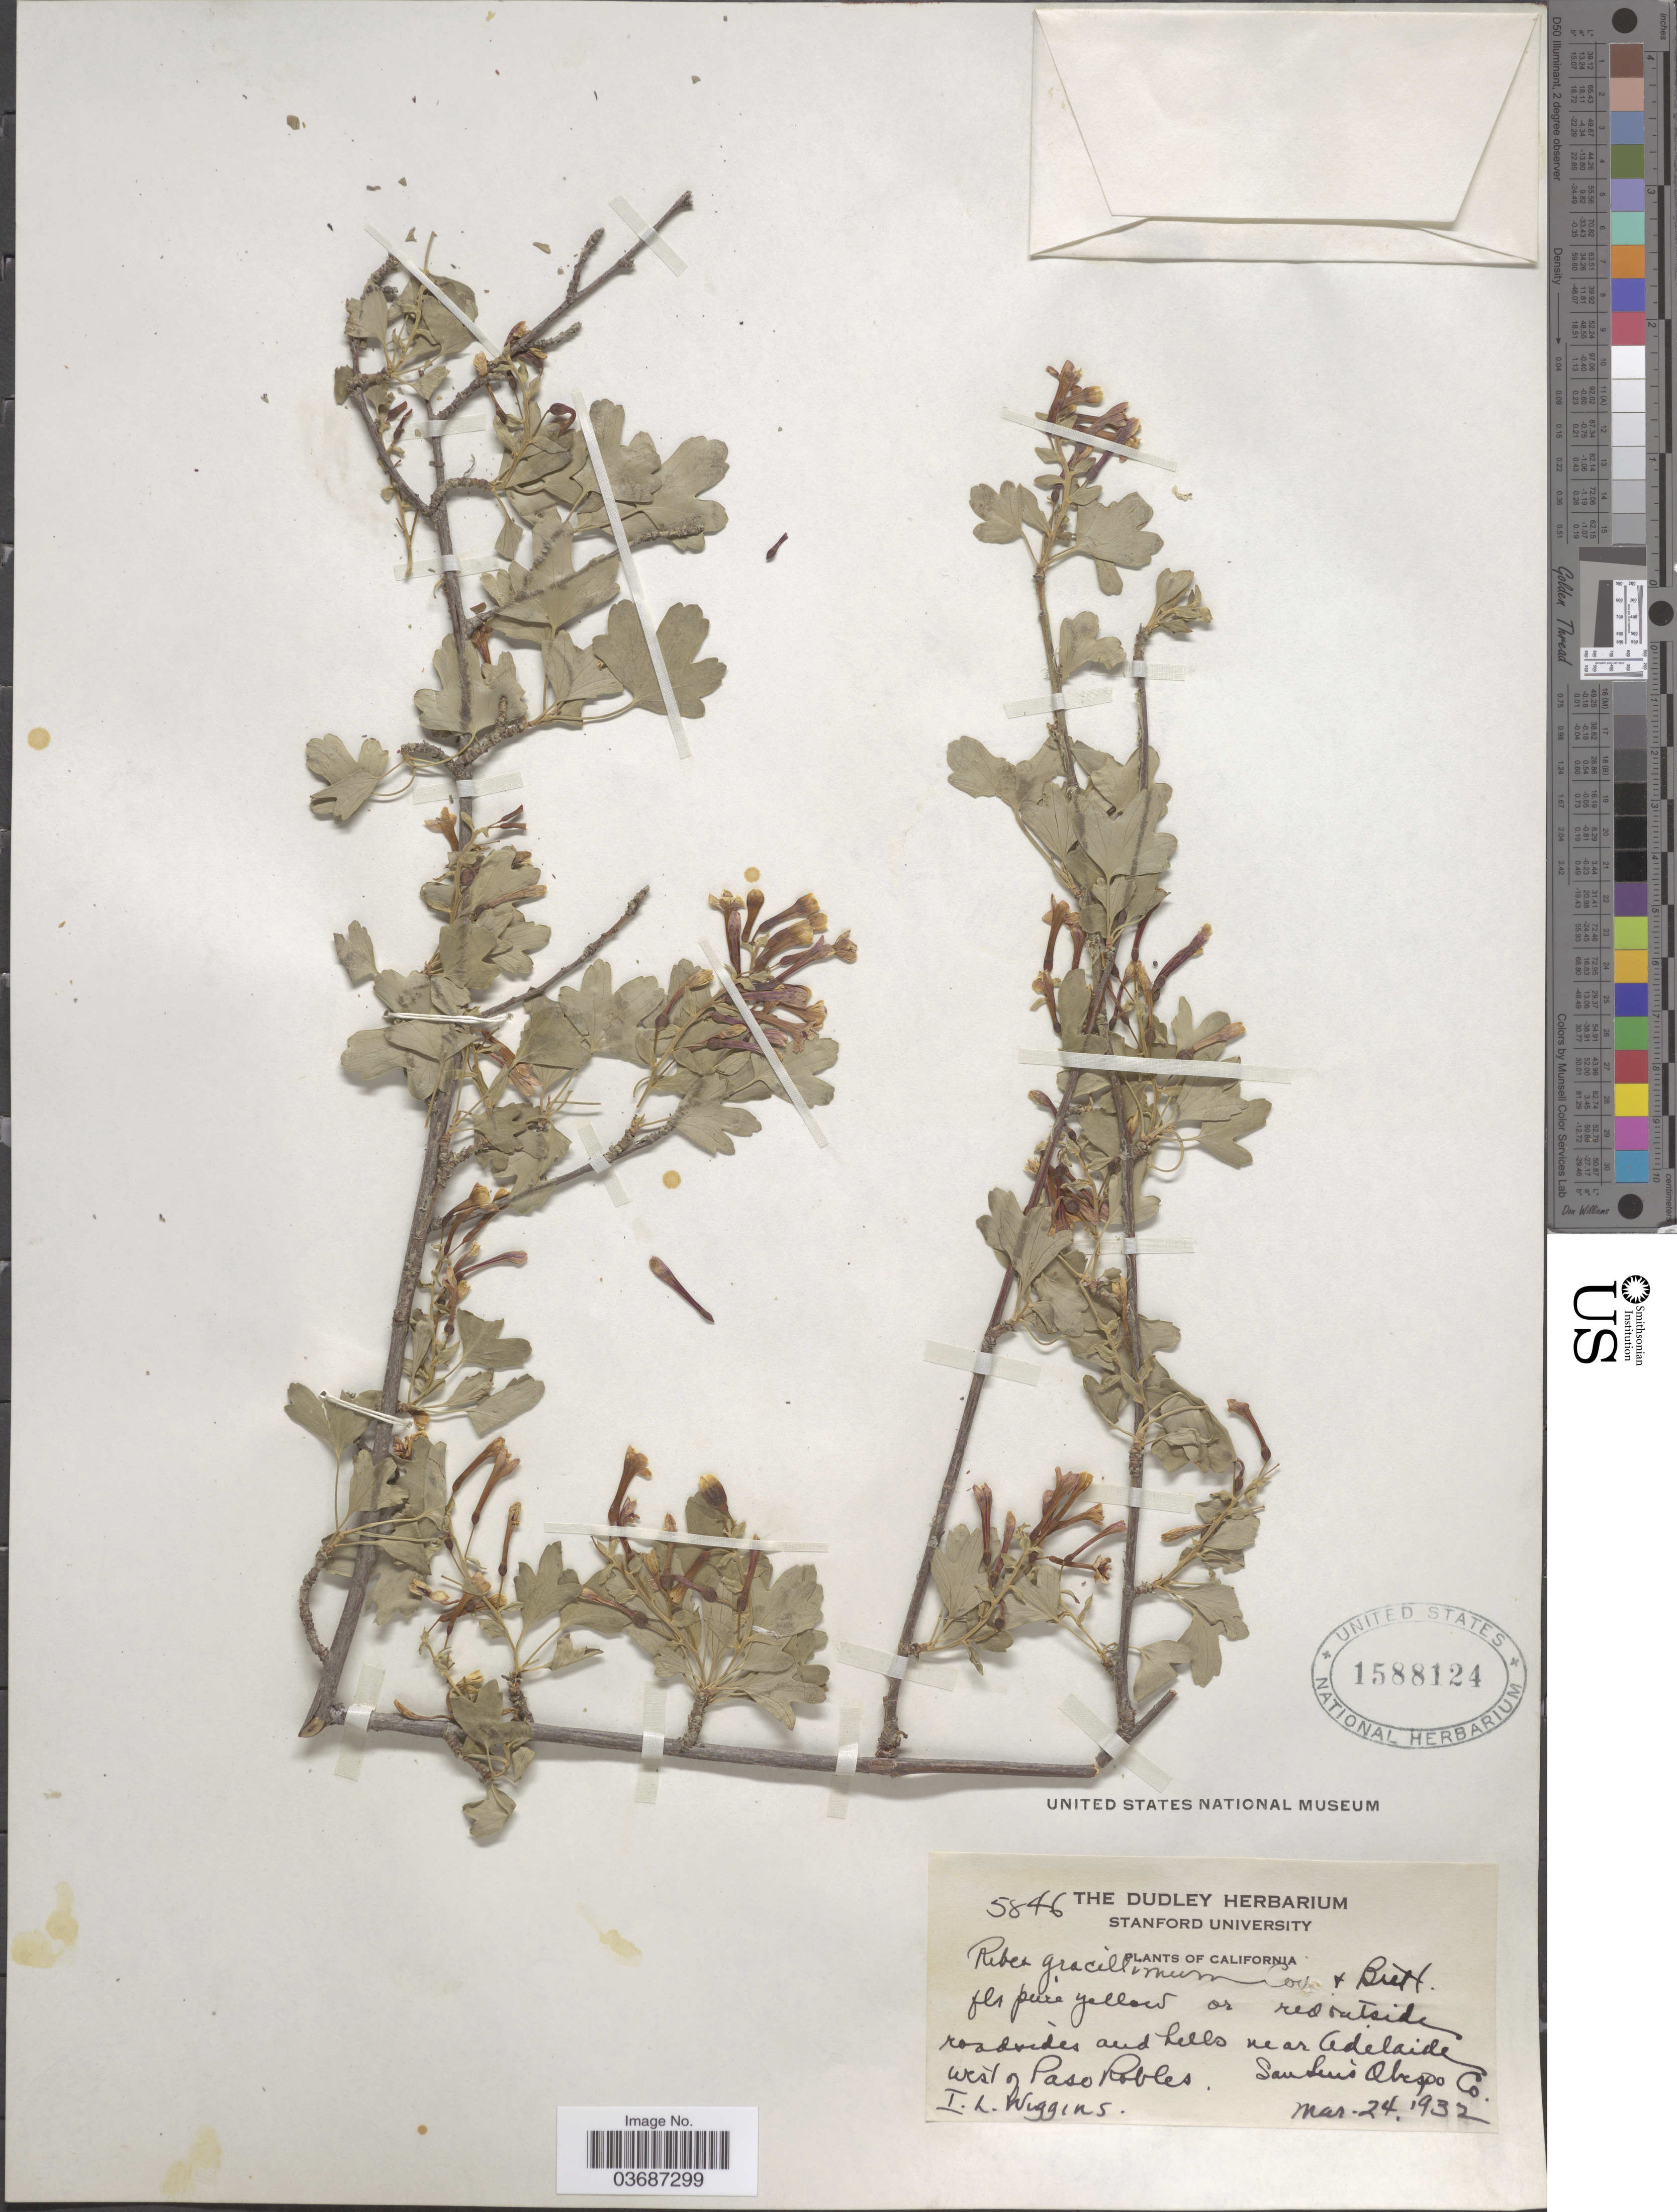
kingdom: Plantae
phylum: Tracheophyta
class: Magnoliopsida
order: Saxifragales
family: Grossulariaceae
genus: Ribes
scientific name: Ribes gracillimum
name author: Coville & Britton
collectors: I. L. Wiggins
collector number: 5846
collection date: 1932-03-24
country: United States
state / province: California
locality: Roadsides and hills near Adelaide. West of Paso Robles. San Lis Obispo Co.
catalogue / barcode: US 1588124